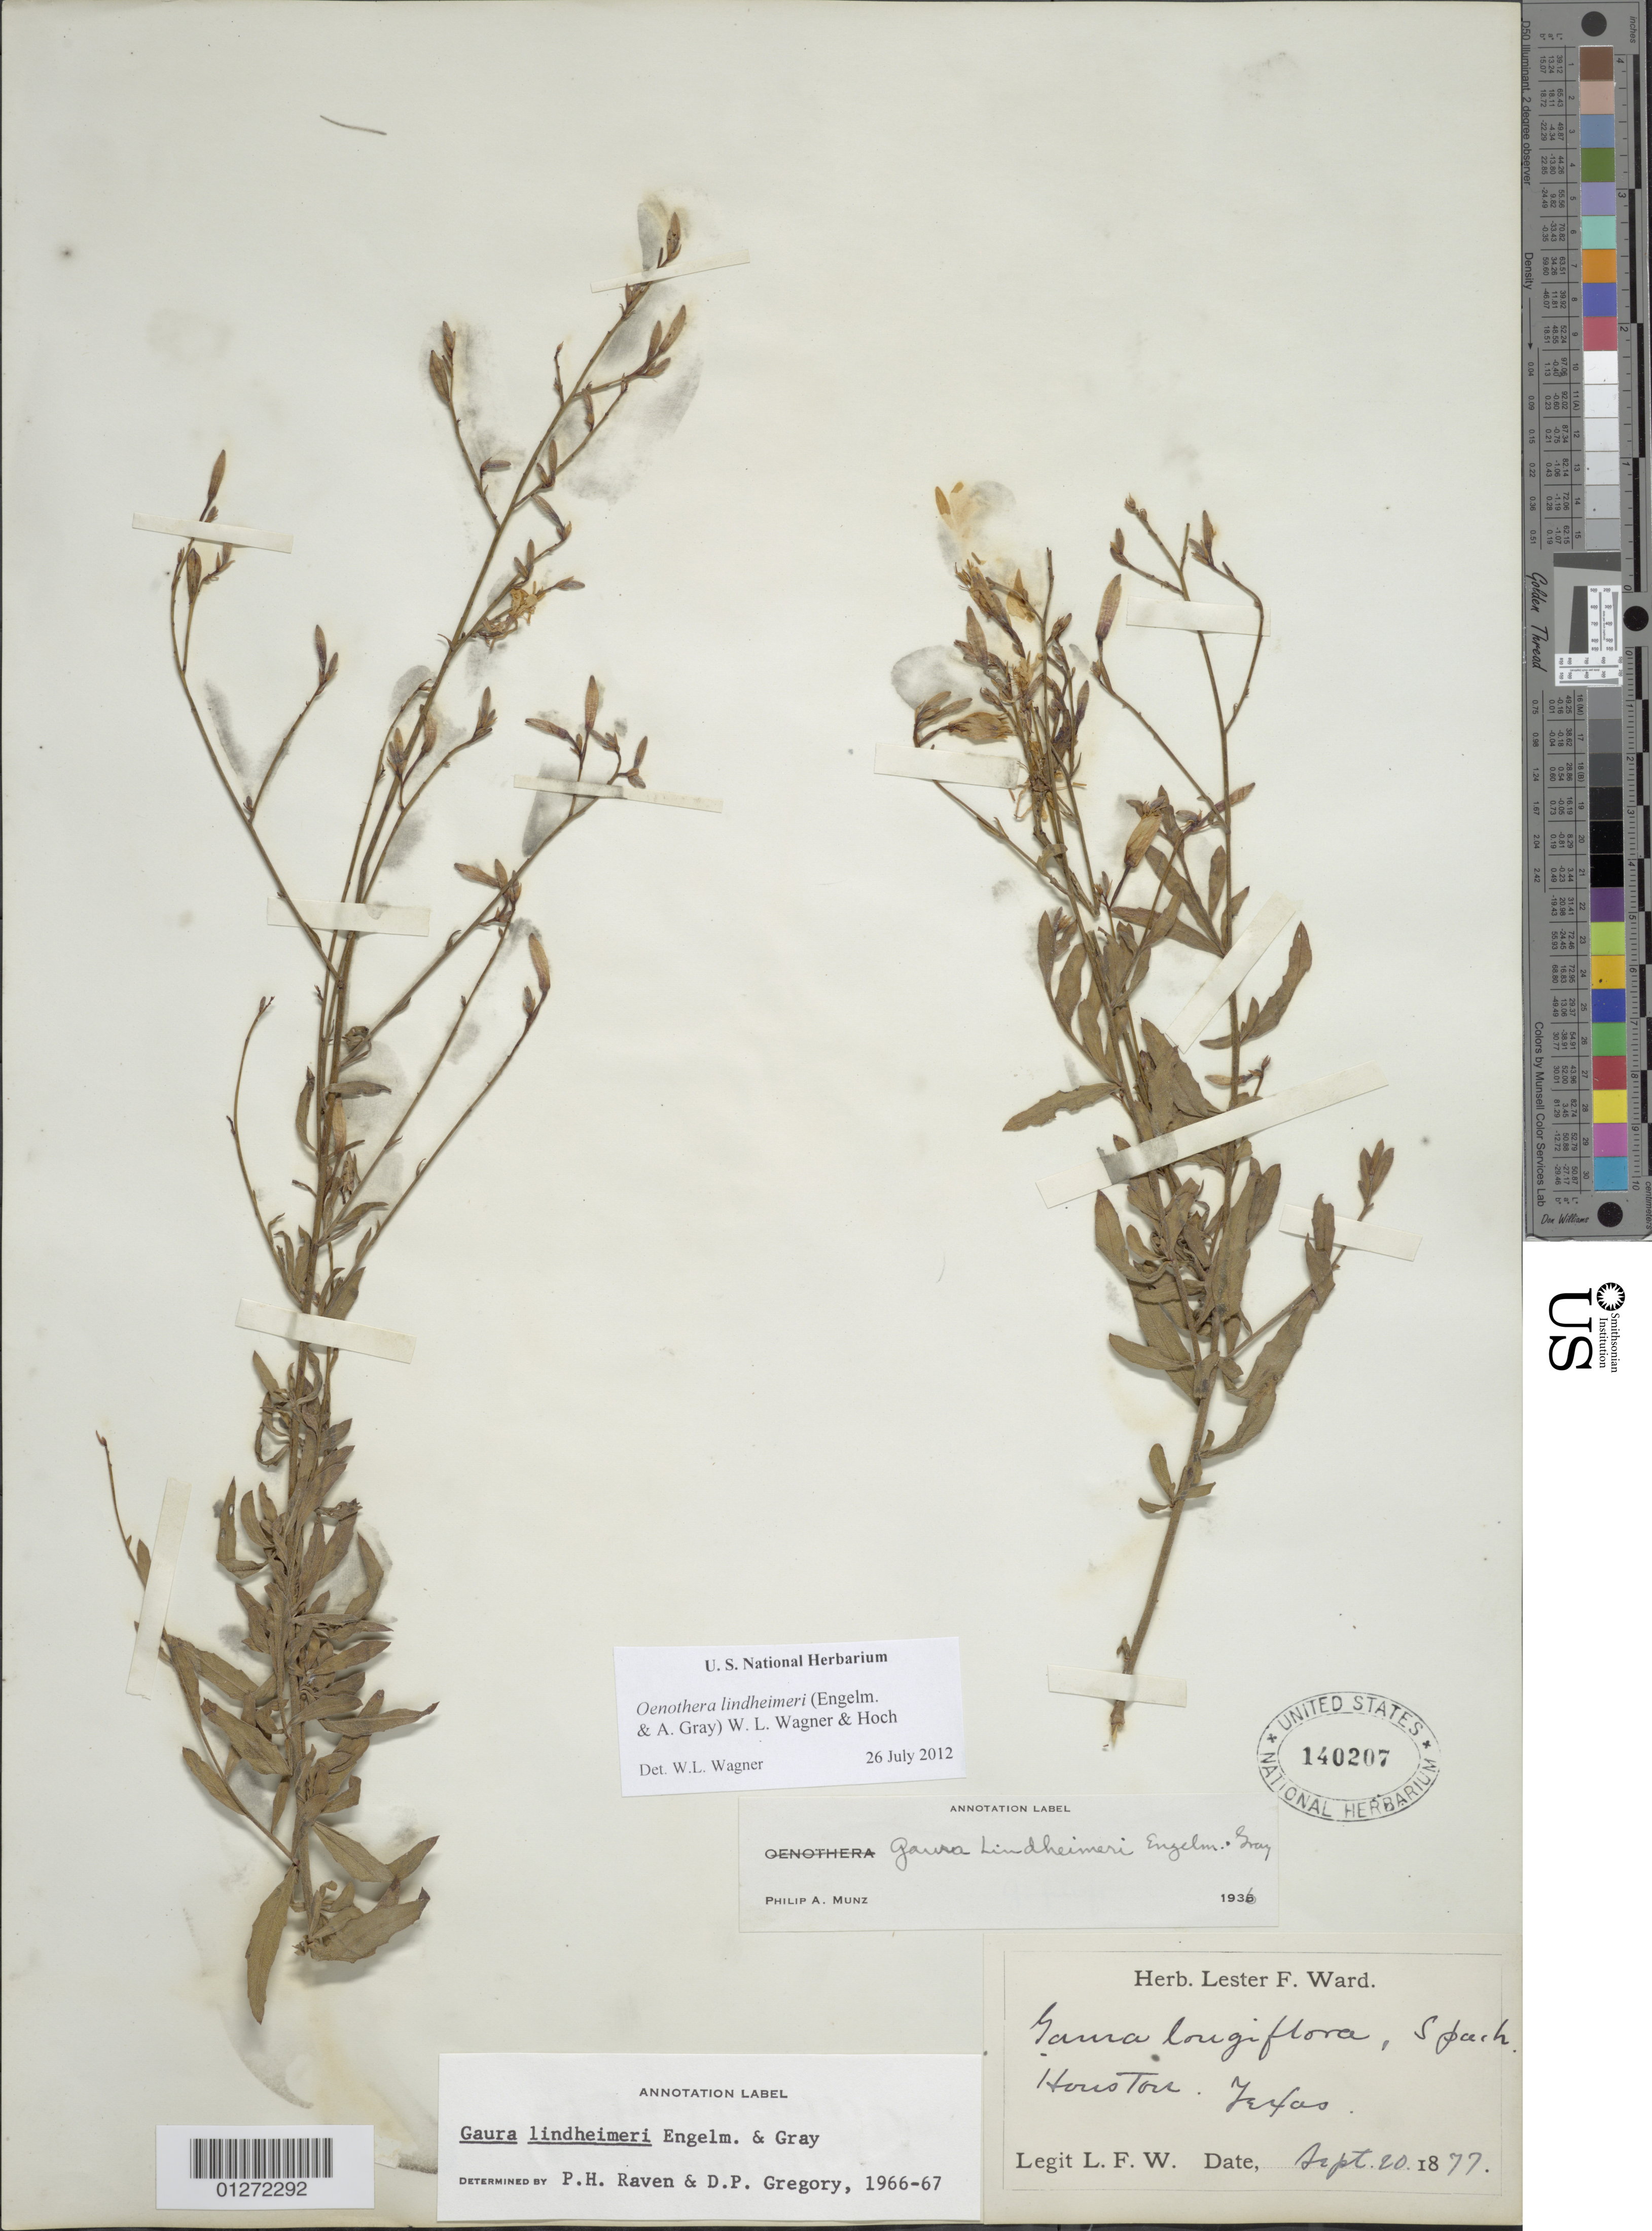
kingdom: Plantae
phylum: Tracheophyta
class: Magnoliopsida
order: Myrtales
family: Onagraceae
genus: Oenothera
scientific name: Oenothera lindheimeri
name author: (Engelm. & A. Gray) W.L. Wagner & Hoch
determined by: Wagner, W. L., (BOT), Smithsonian Institution - National Museum of Natural History (UNITED STATES)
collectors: L. F. Ward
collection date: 1877-09-20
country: United States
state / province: Texas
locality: Houston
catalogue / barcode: US 140207